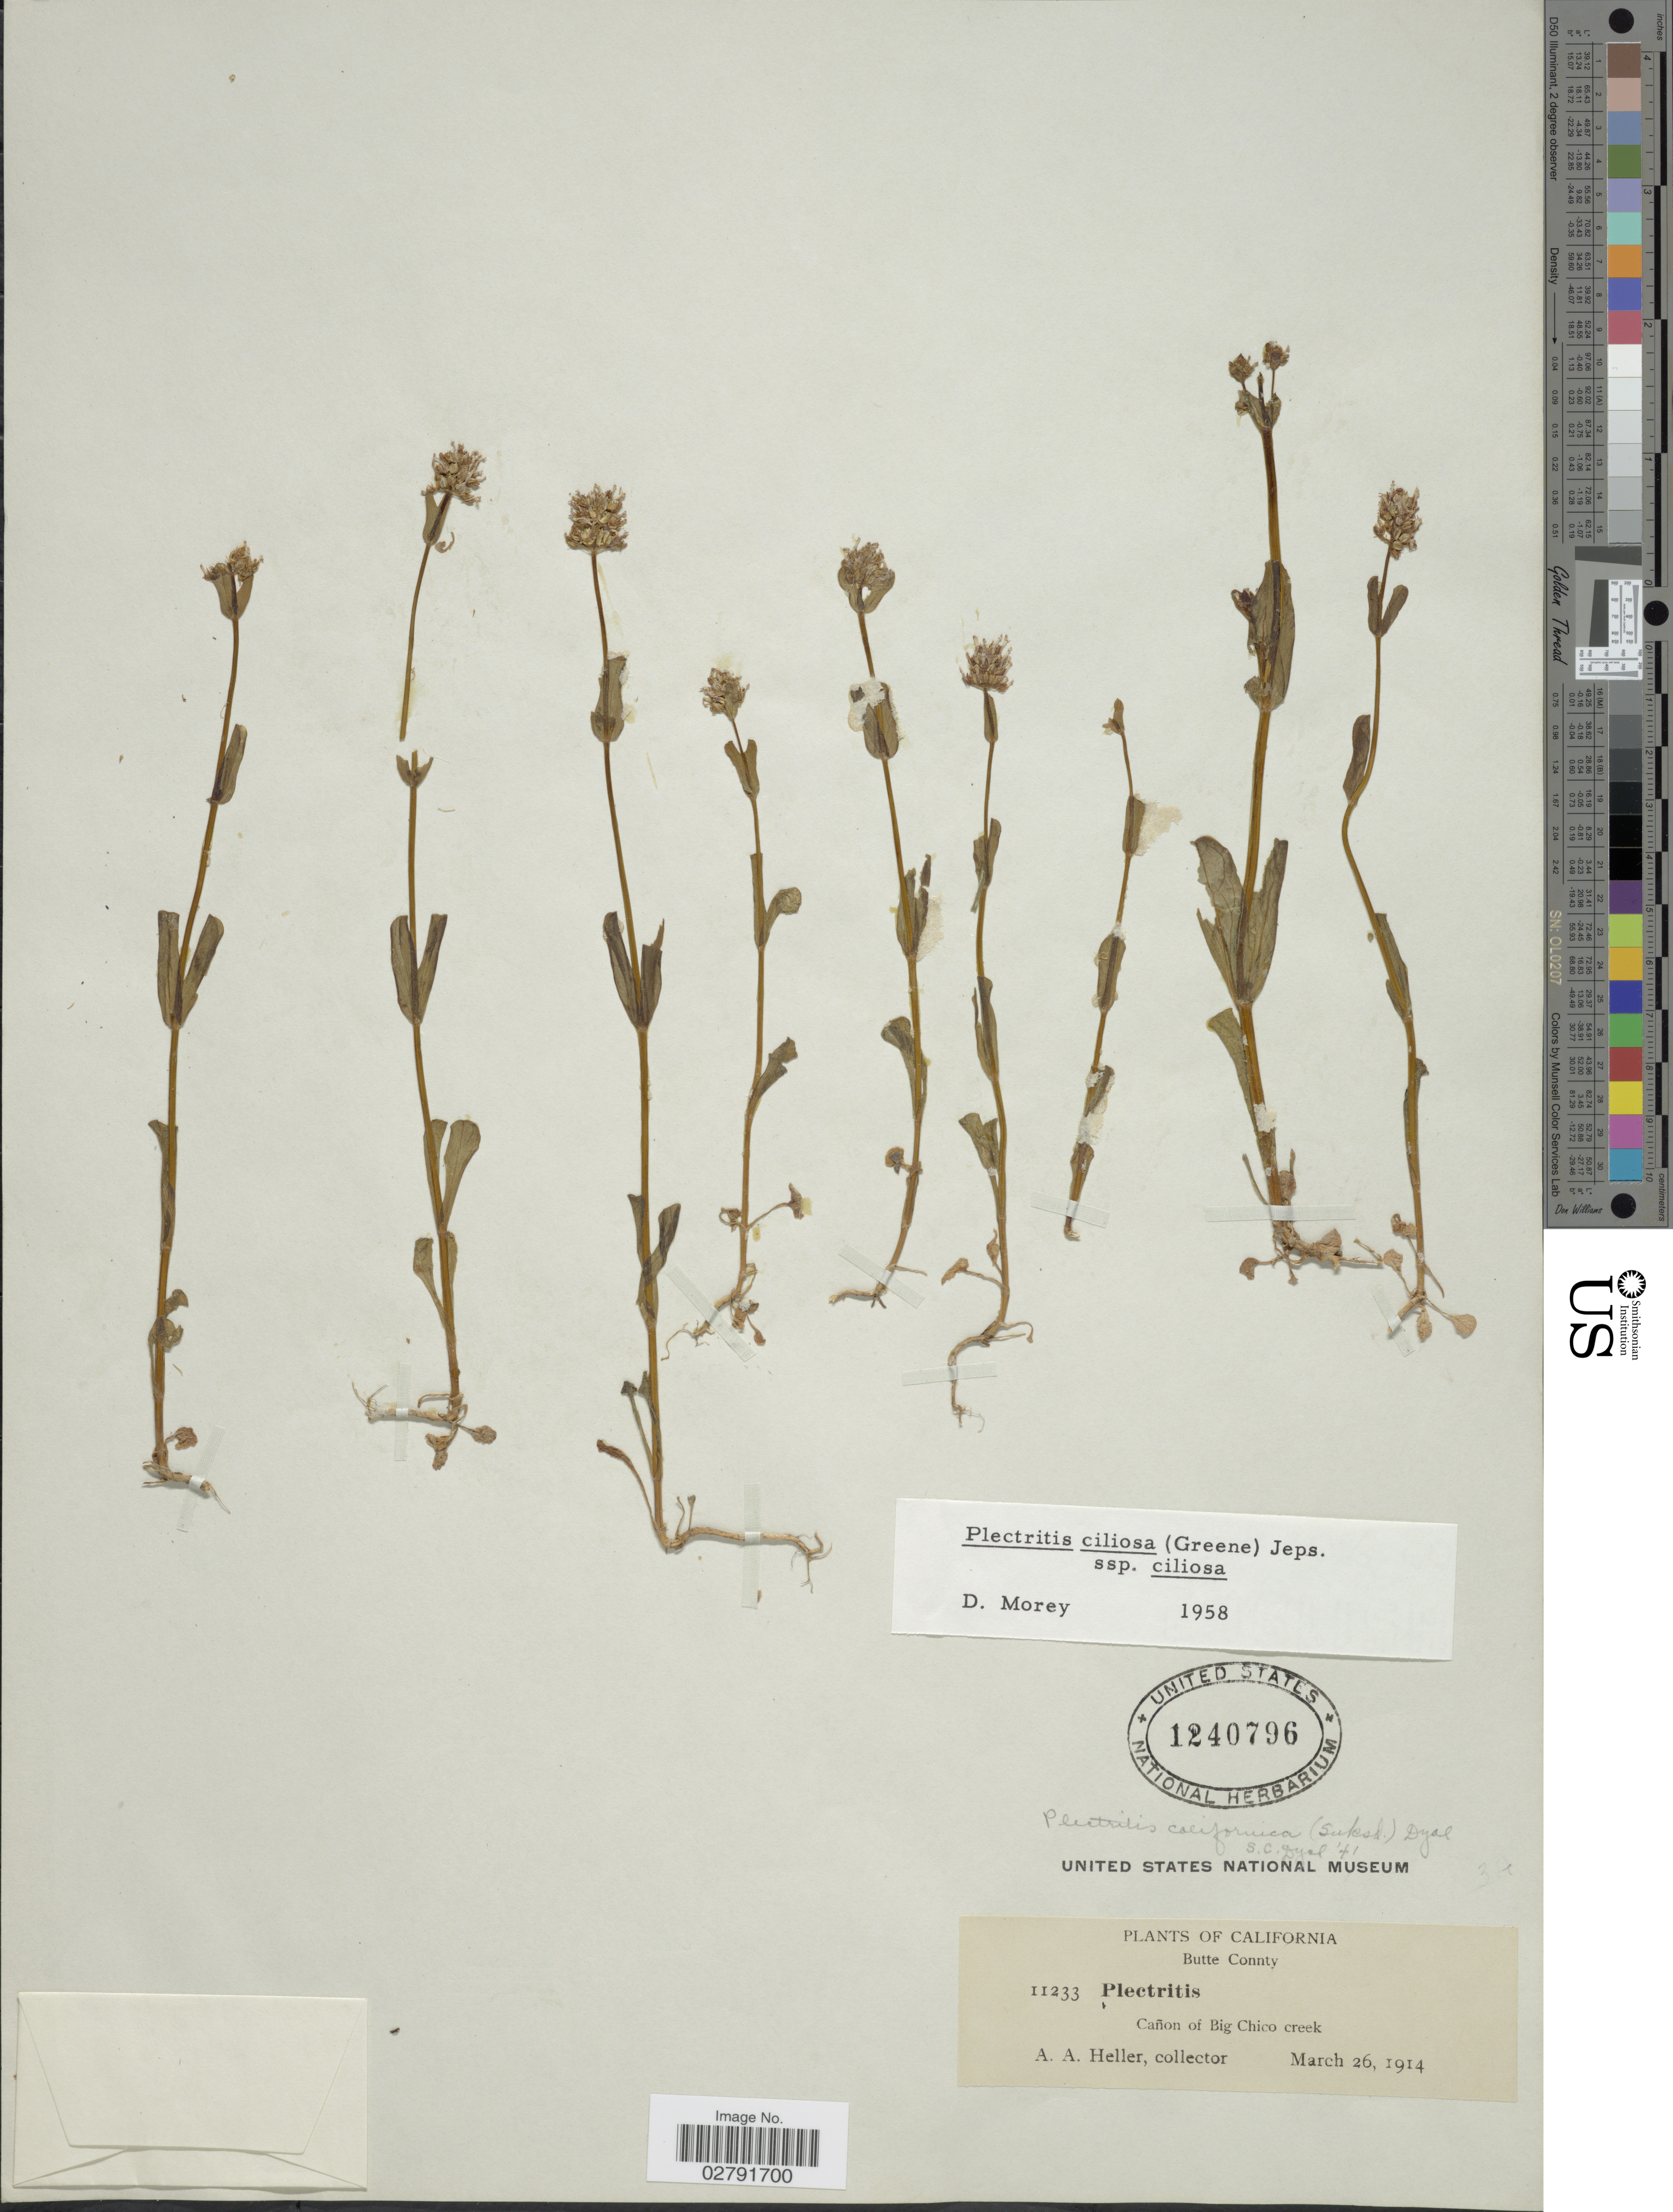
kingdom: Plantae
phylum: Tracheophyta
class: Magnoliopsida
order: Dipsacales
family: Caprifoliaceae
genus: Plectritis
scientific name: Plectritis ciliosa subsp. ciliosa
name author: (Greene) Jeps.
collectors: A. A. Heller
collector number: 11233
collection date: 1914-03-26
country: United States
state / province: California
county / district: Butte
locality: Butte County. Cañon of Big Chico creek.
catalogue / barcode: US 1240796